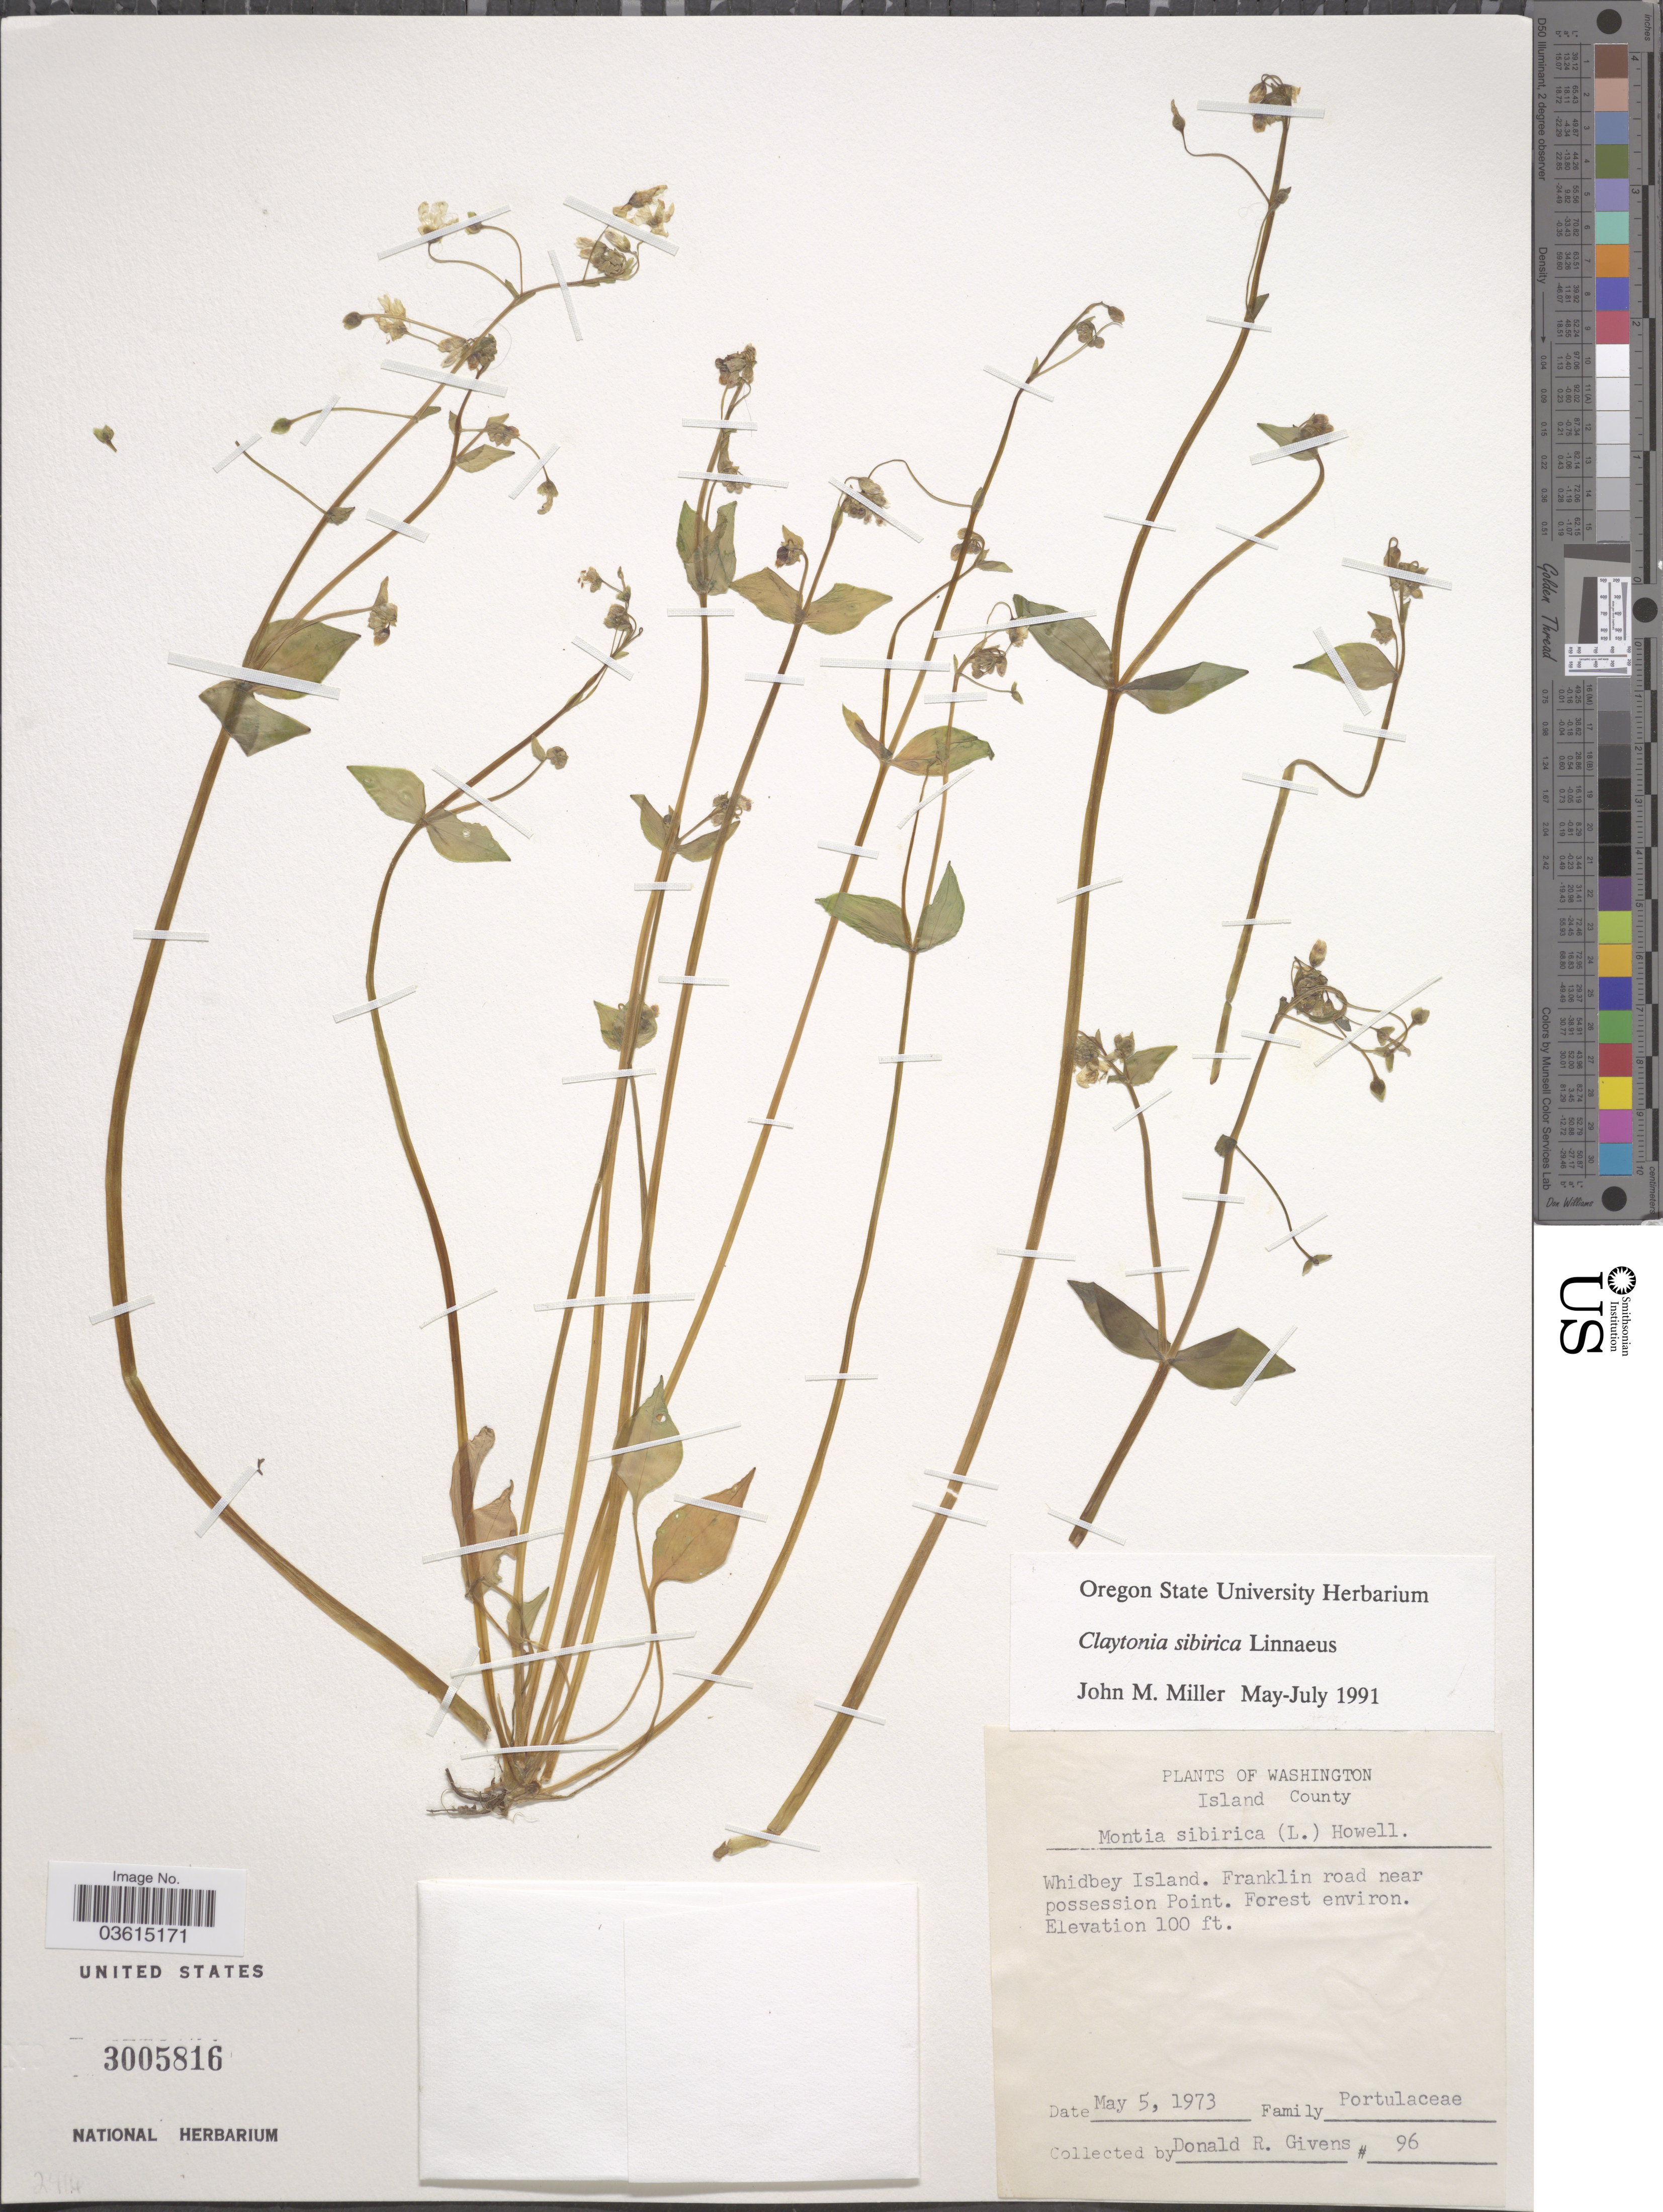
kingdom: Plantae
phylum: Tracheophyta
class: Magnoliopsida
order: Caryophyllales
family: Montiaceae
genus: Claytonia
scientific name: Claytonia sibirica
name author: L.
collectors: D. Givens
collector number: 96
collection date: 1973-05-05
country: United States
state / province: Washington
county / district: Island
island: Whidbey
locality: Island County. Whidbey Island. Franklin road near possession Point. Forest environ.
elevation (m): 30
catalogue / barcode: US 3005816